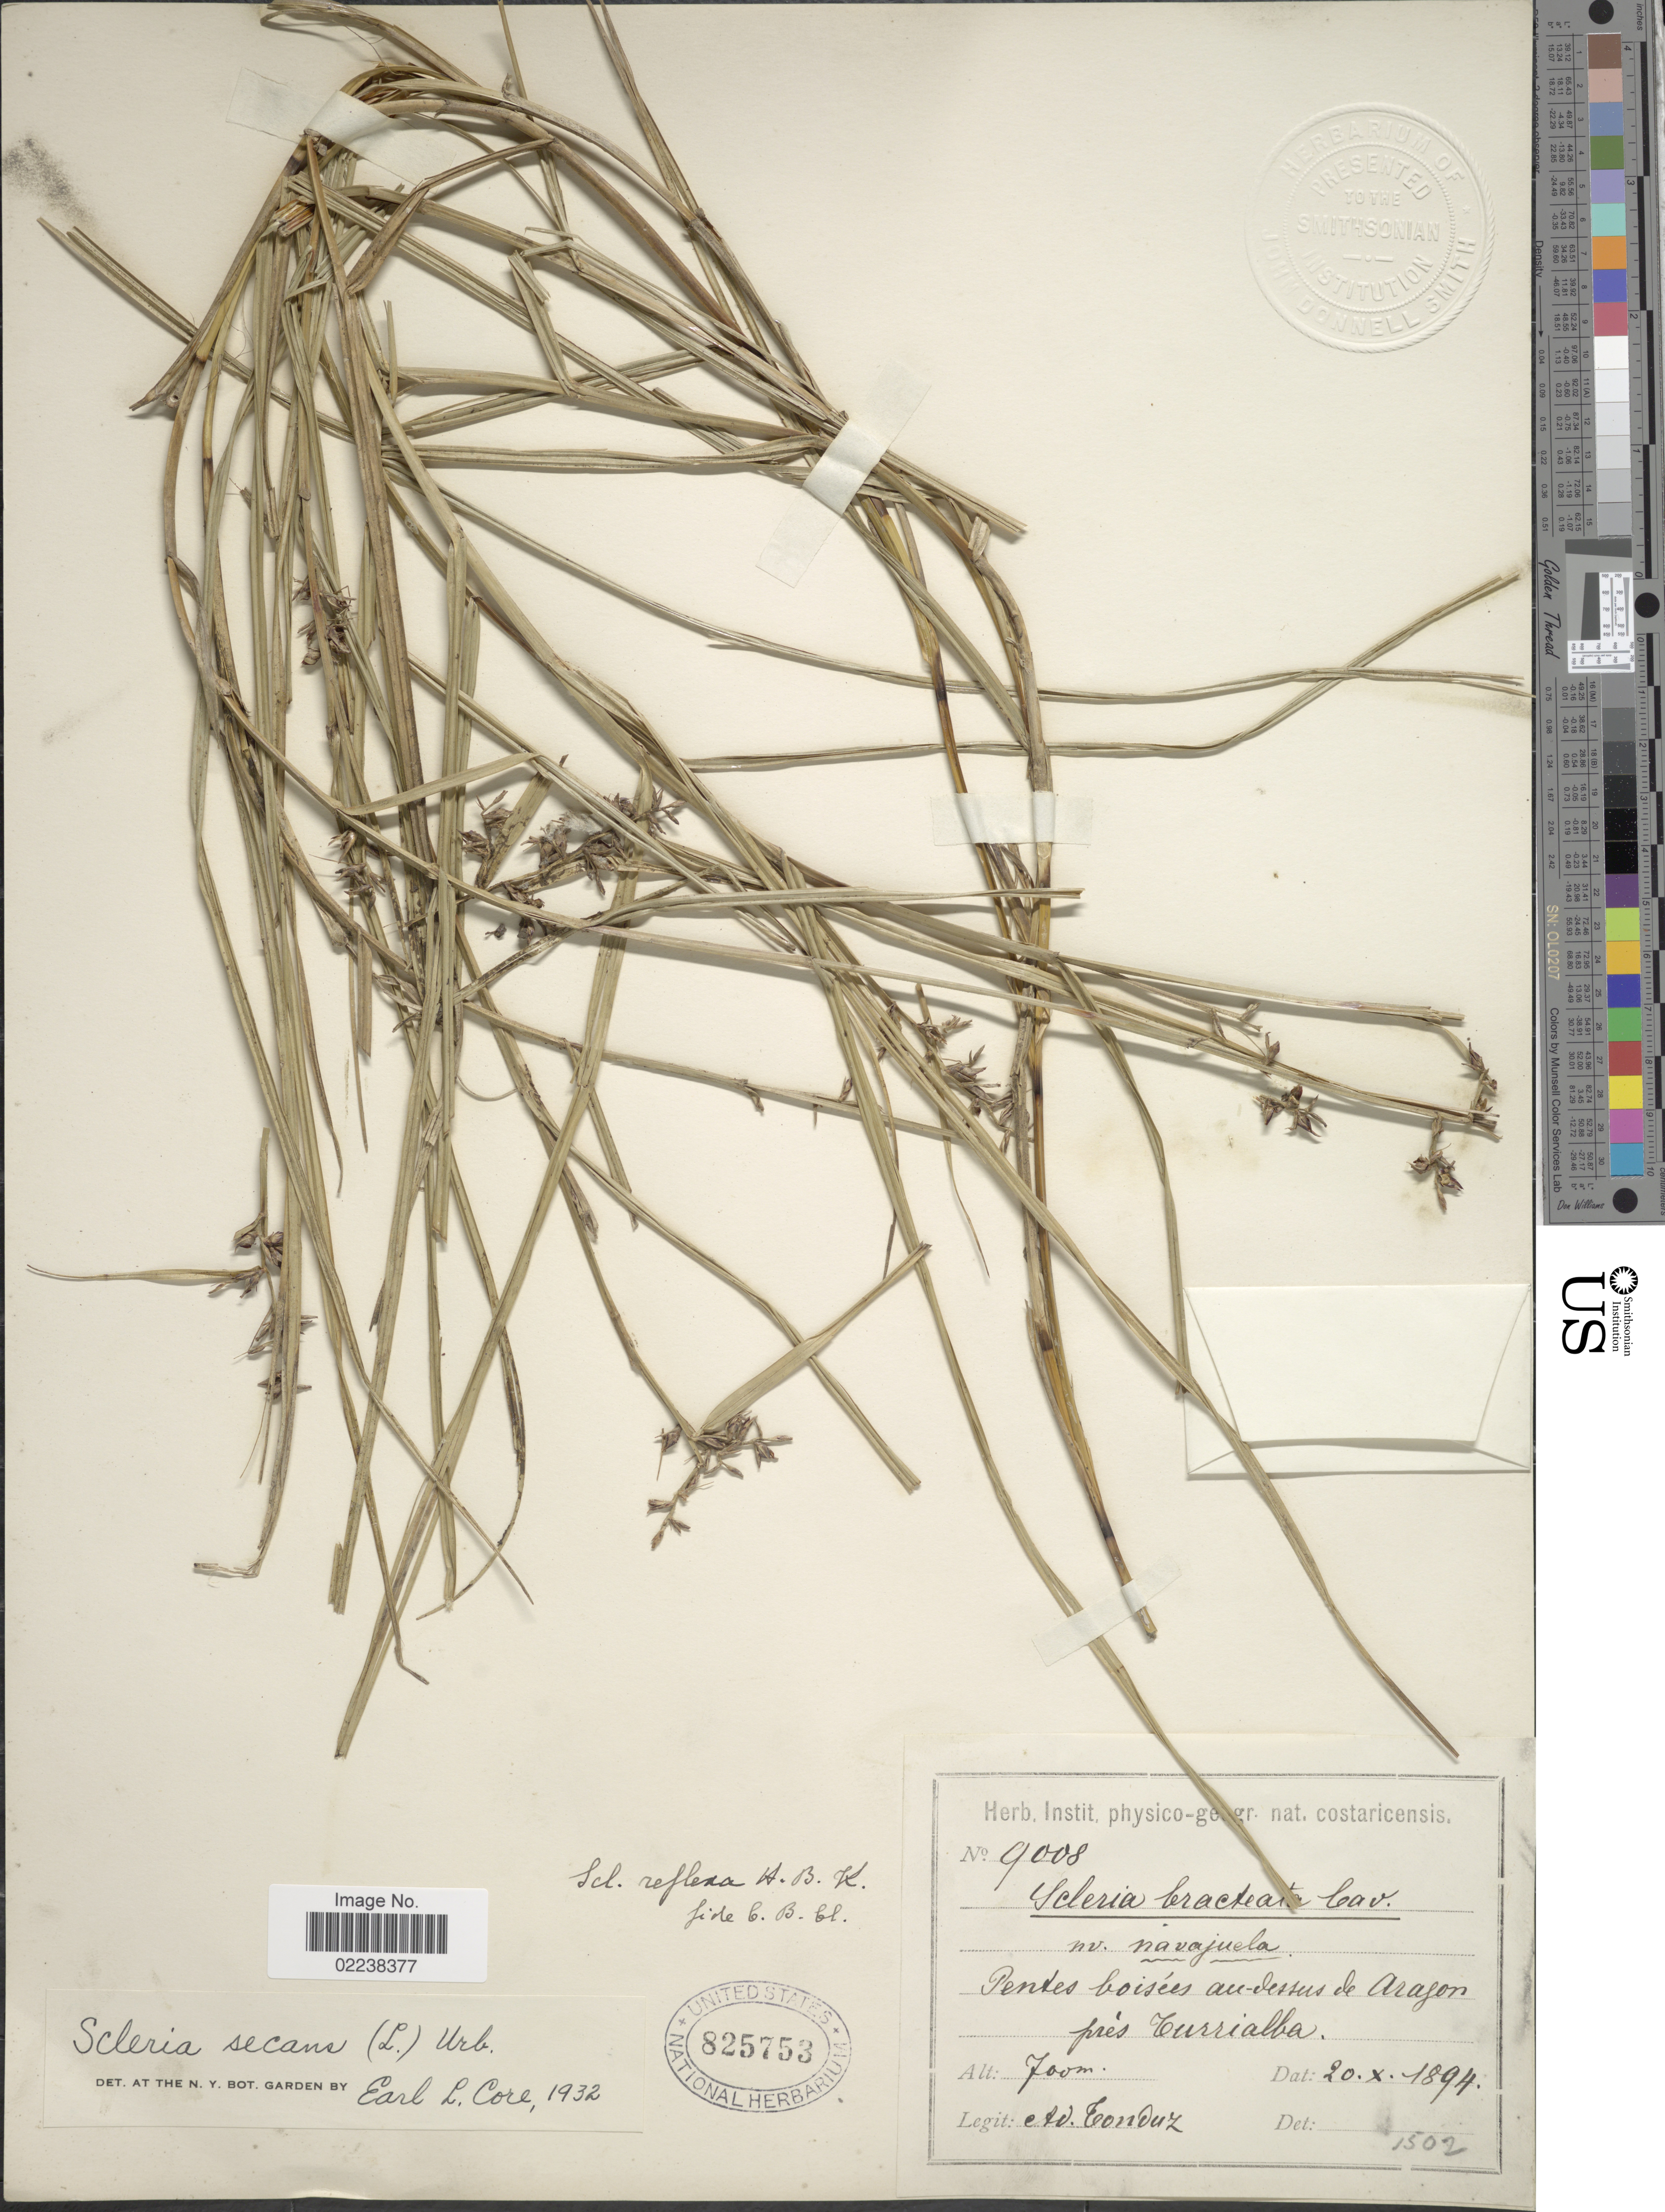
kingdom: Plantae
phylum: Tracheophyta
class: Liliopsida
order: Poales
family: Cyperaceae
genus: Scleria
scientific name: Scleria secans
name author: (L.) Urb.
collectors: A. Tonduz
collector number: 9008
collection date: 1894-10-20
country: Costa Rica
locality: Pentes boises au-dessus de Aragon pres Turrialba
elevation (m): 700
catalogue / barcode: US 825753